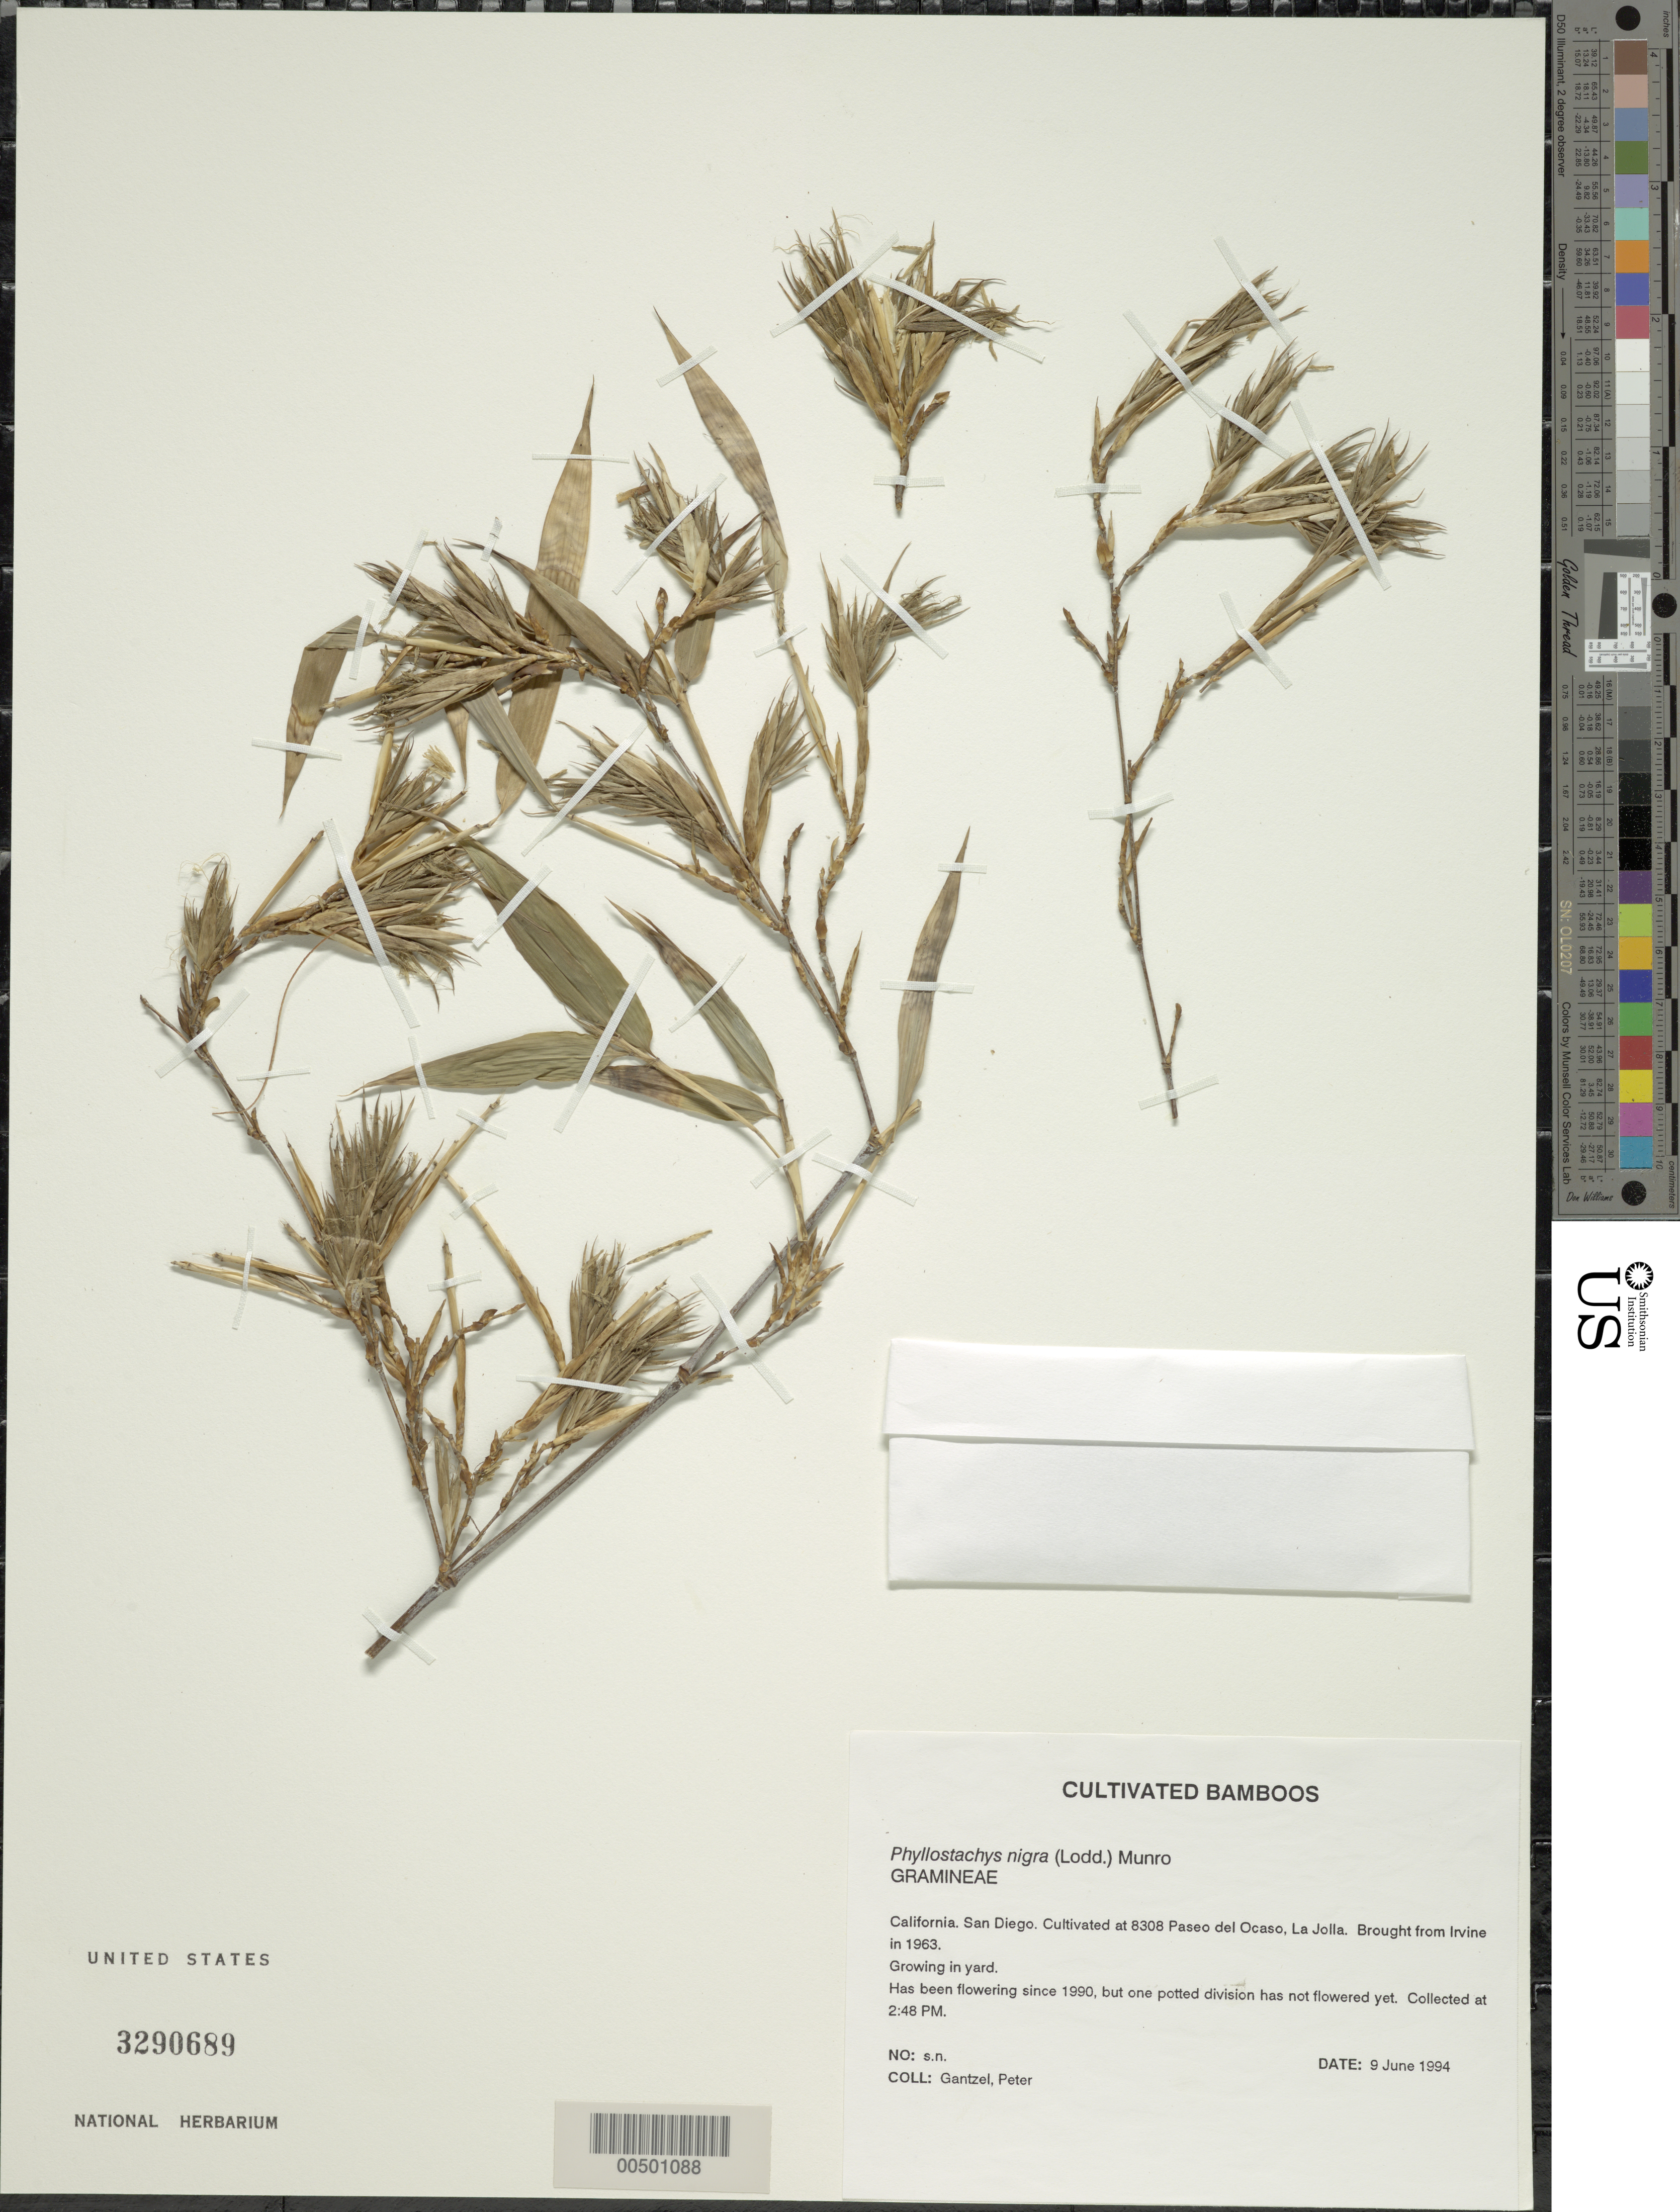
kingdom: Plantae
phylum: Tracheophyta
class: Liliopsida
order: Poales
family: Poaceae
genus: Phyllostachys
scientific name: Phyllostachys nigra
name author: (Lodd. ex Lindl.) Munro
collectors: P. Gantzel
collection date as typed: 09 Jun 1994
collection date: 1994-06-09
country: United States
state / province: California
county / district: San Diego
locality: San diego. cult. at 8308 paseo del ocaso, la jolla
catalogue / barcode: US 3290689